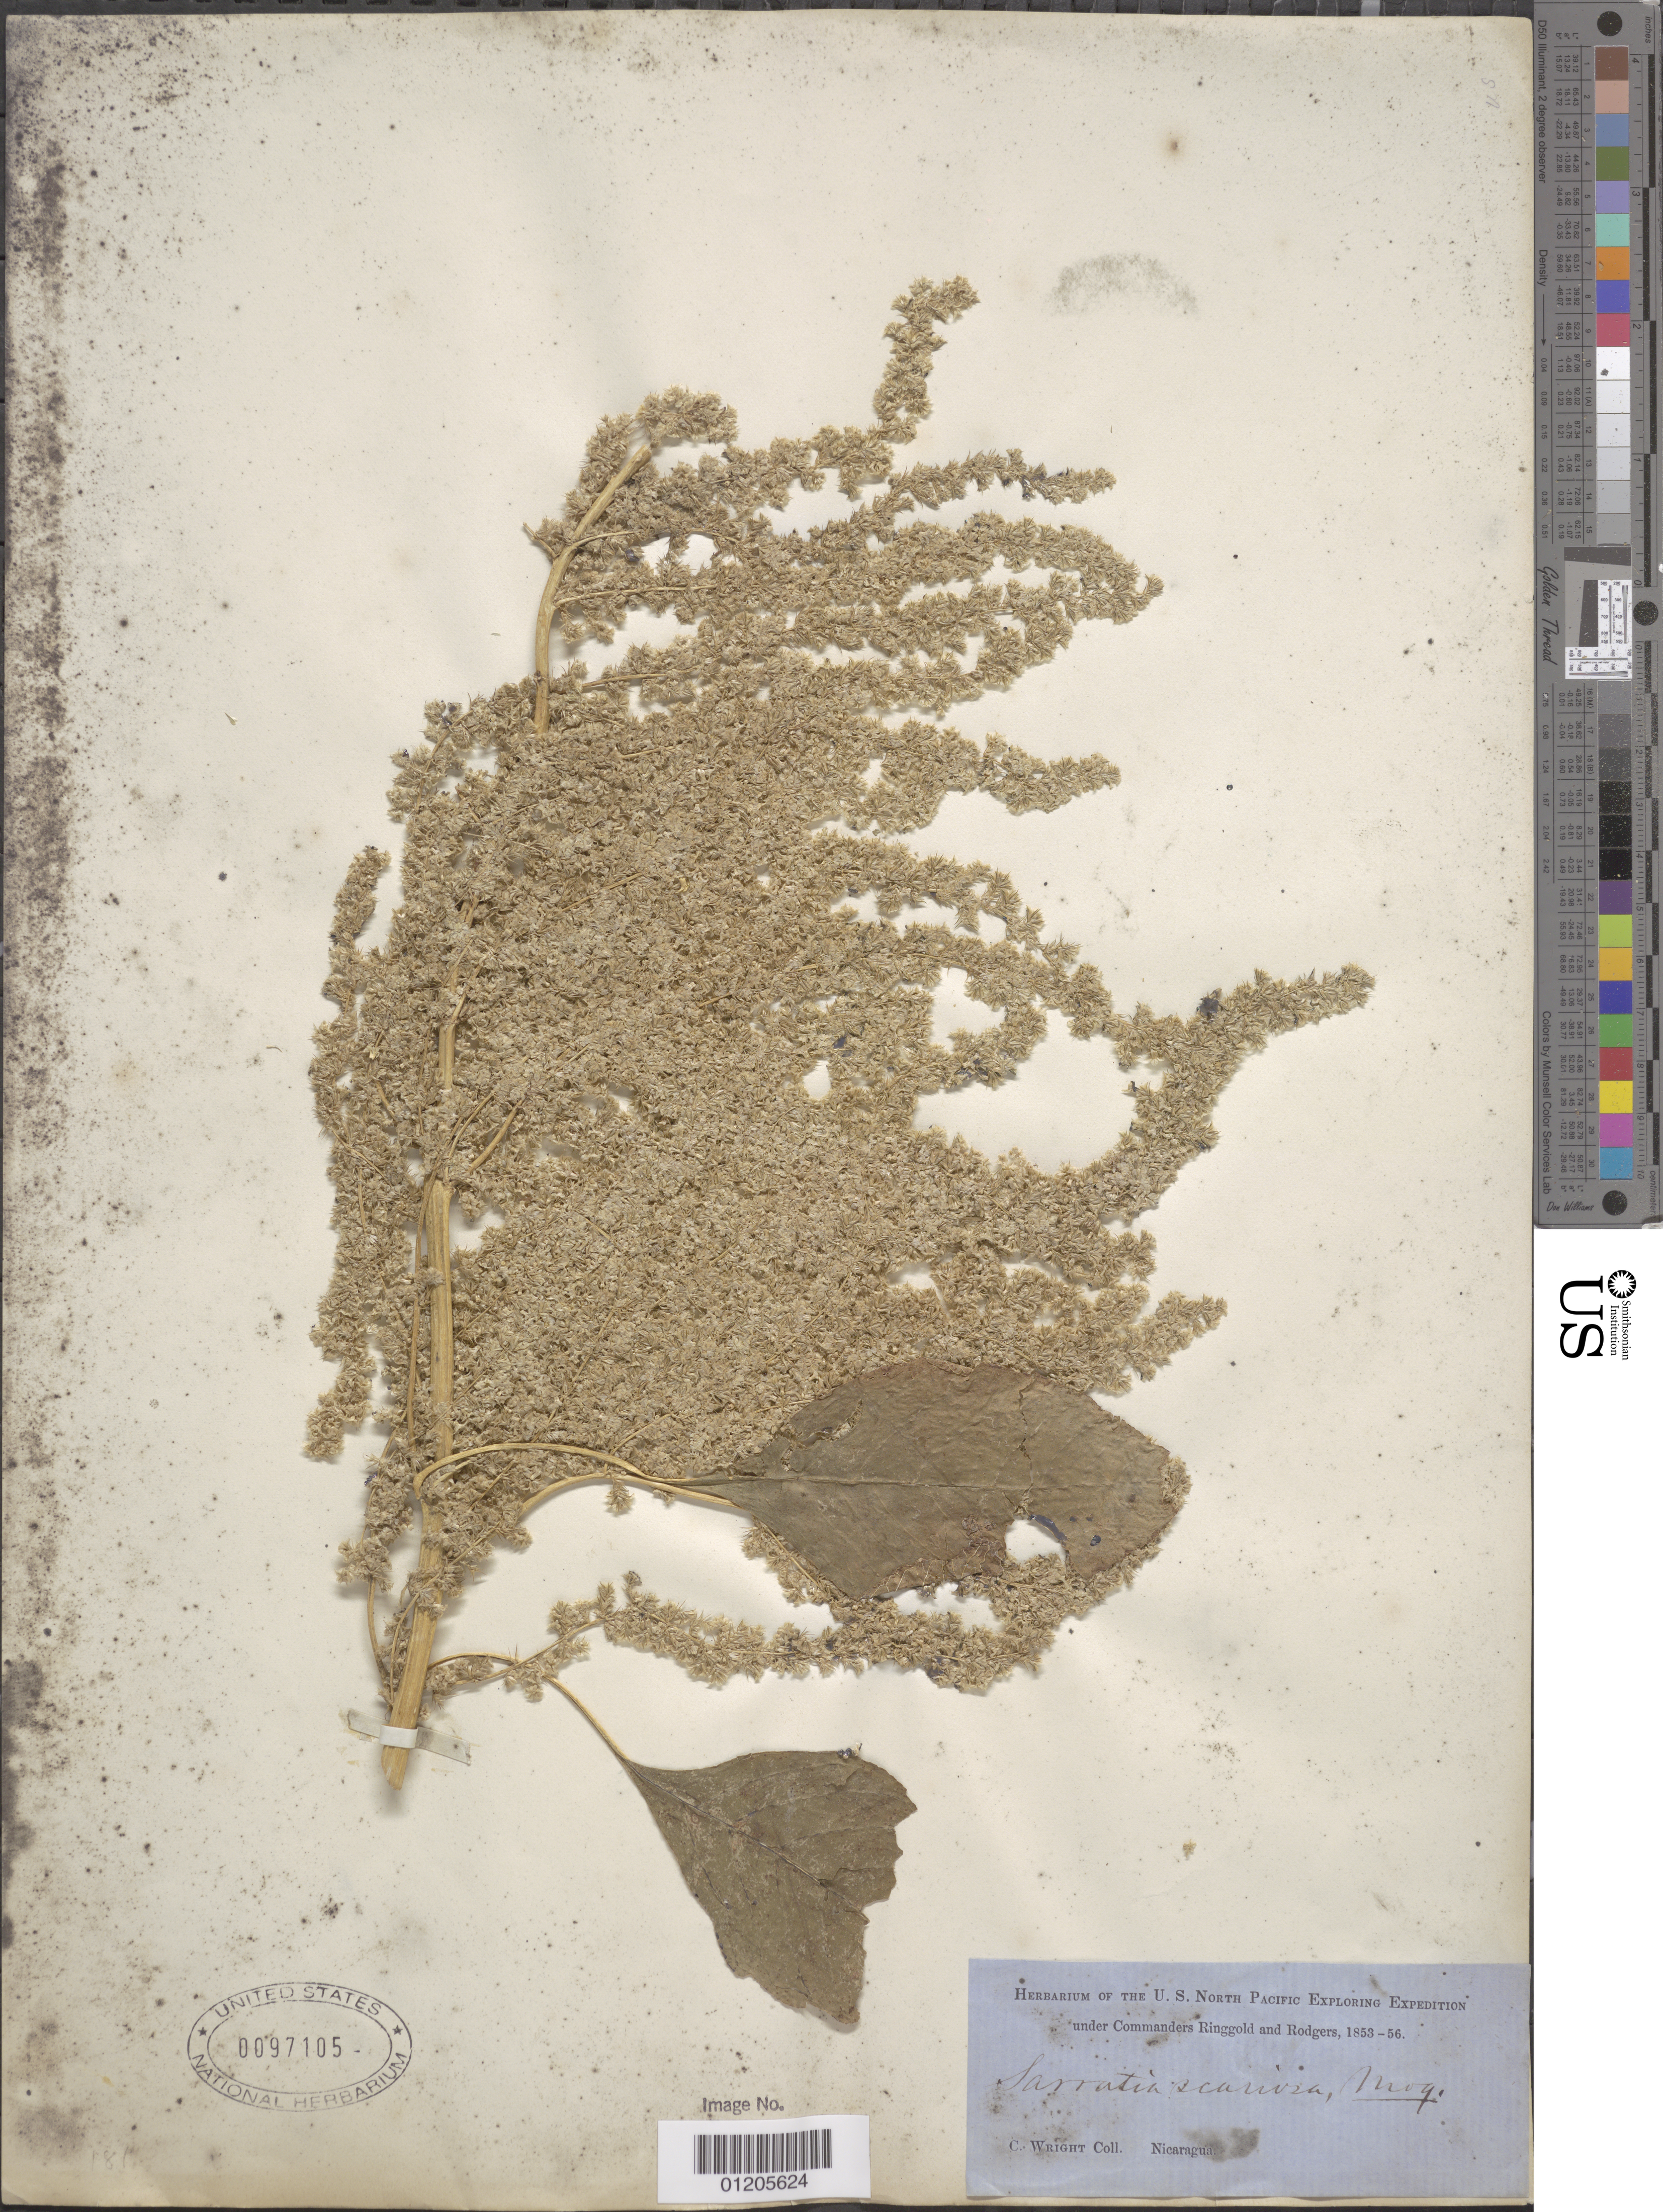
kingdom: Plantae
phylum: Tracheophyta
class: Magnoliopsida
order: Caryophyllales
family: Amaranthaceae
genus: Amaranthus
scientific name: Amaranthus scariosus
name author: Benth.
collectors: C. Wright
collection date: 1853/1856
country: Nicaragua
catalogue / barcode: US 97105